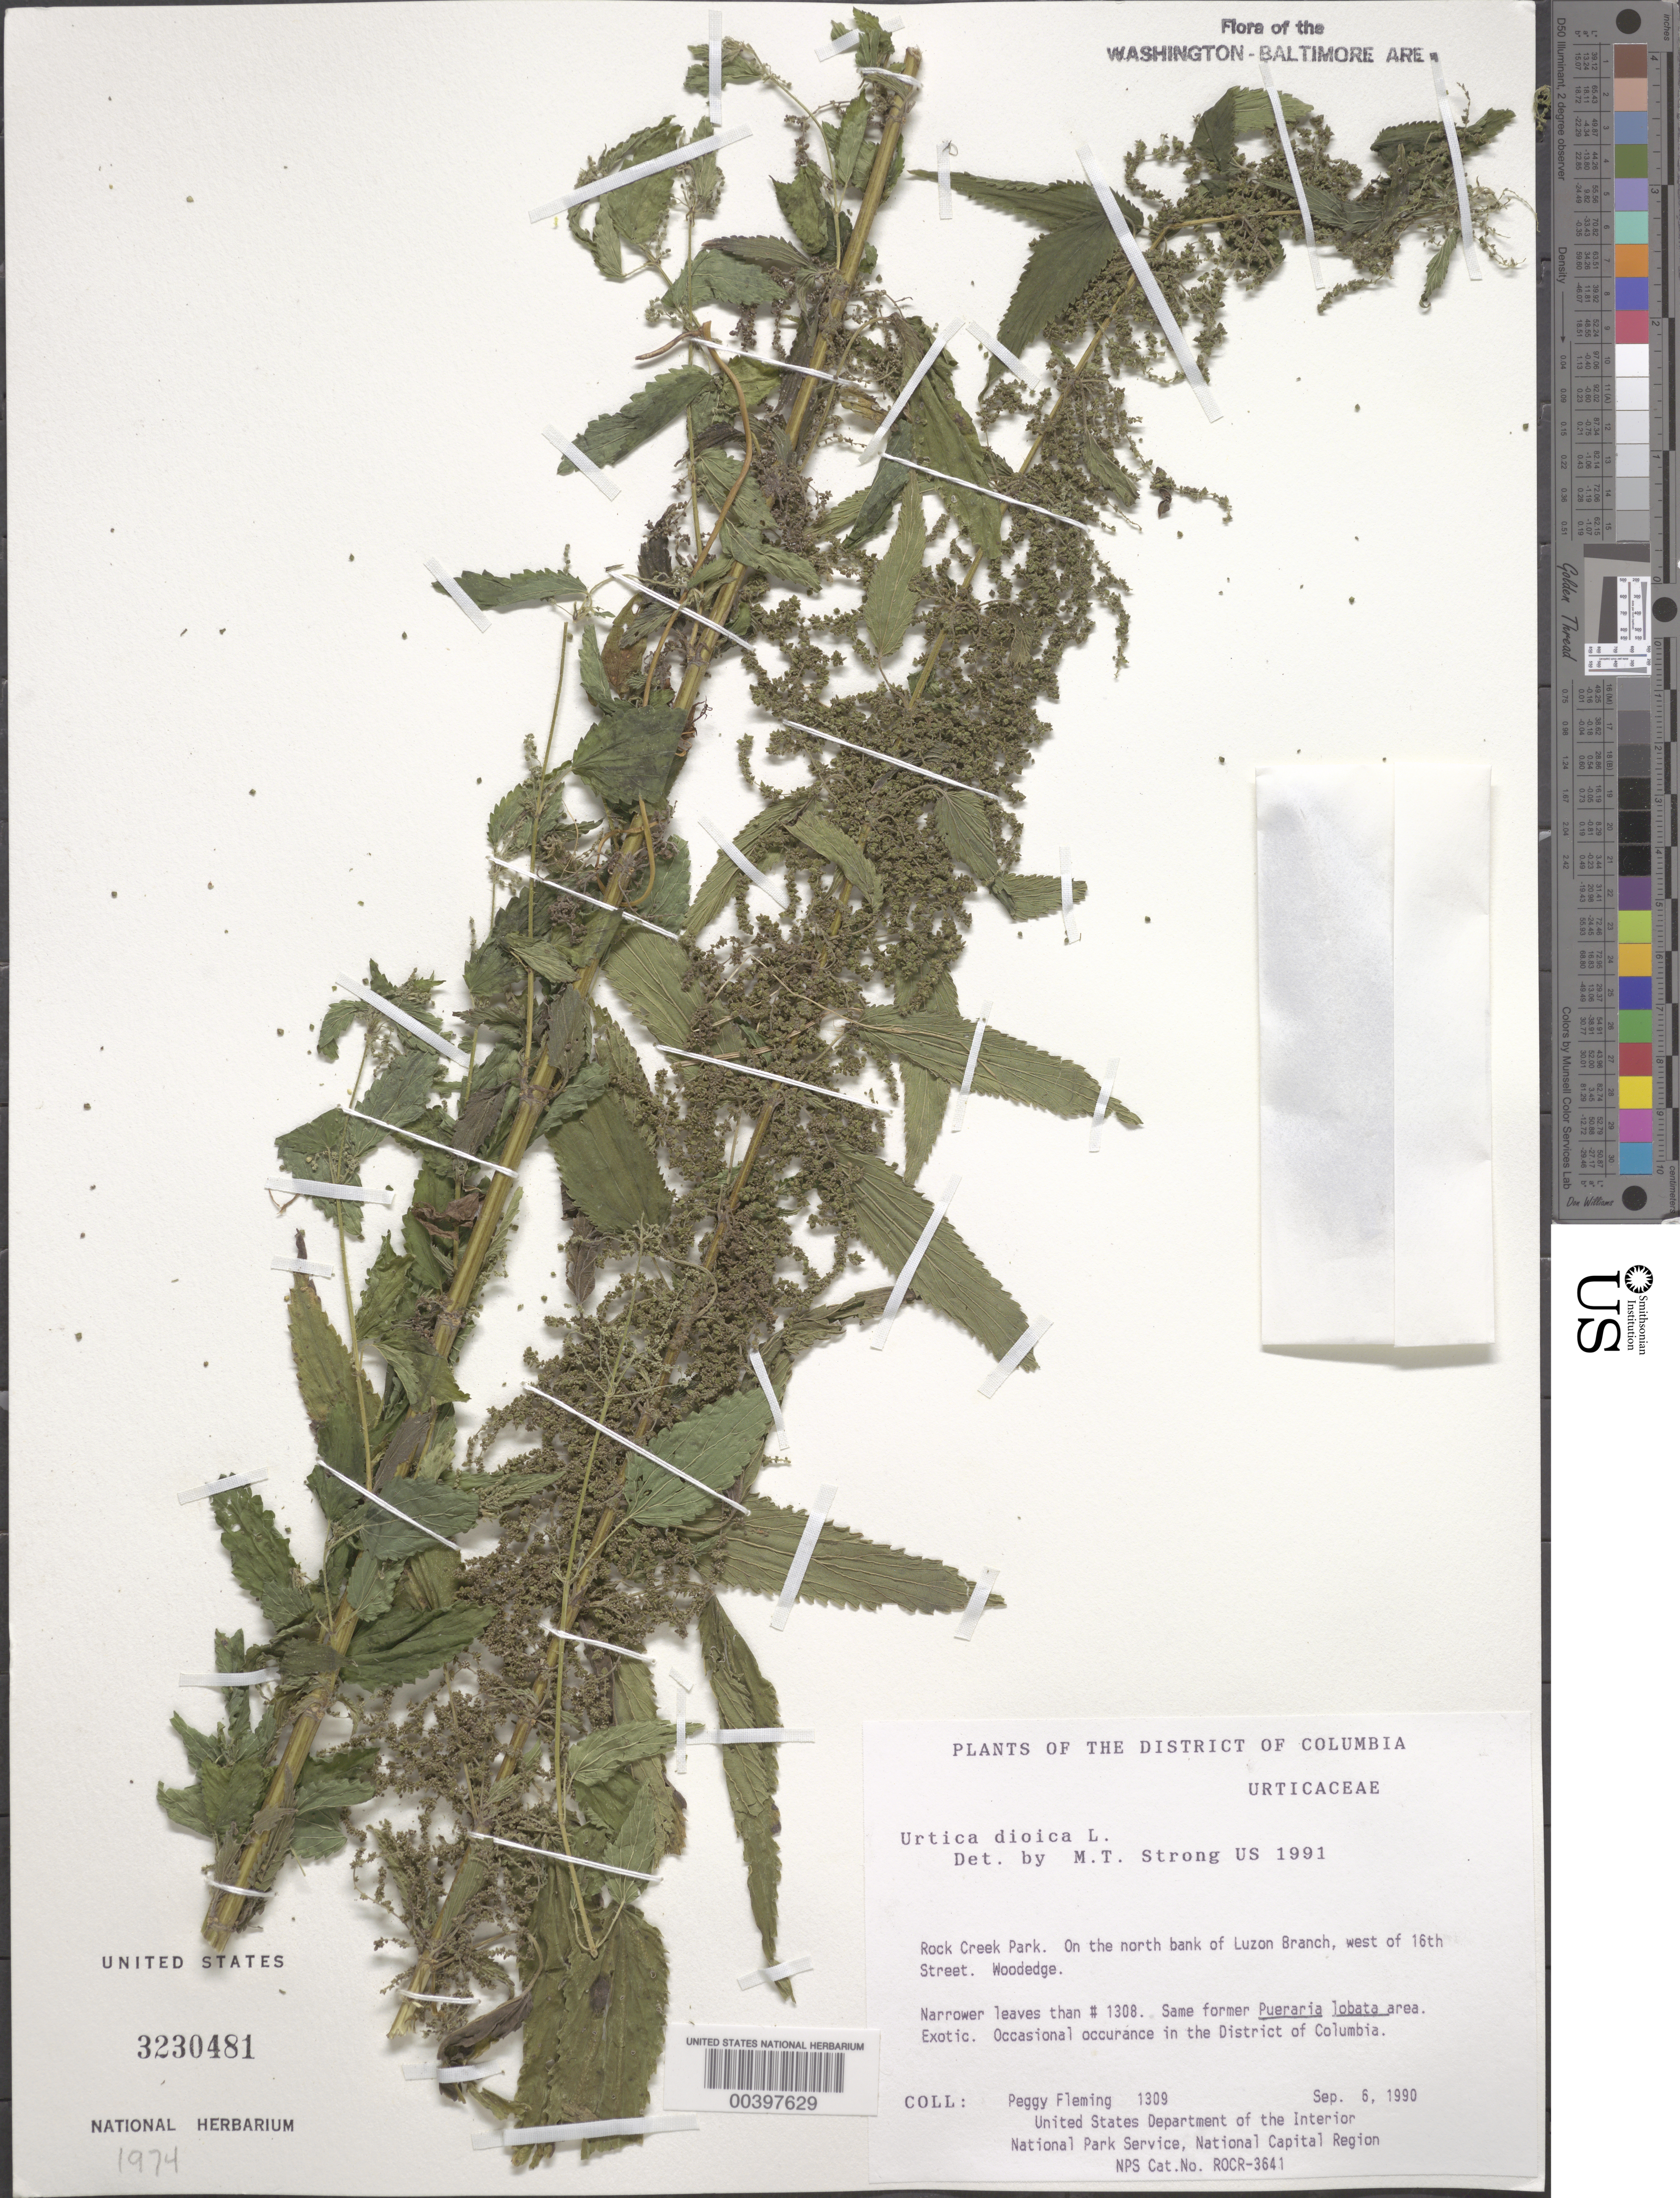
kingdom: Plantae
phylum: Tracheophyta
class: Magnoliopsida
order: Rosales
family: Urticaceae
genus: Urtica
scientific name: Urtica dioica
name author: L.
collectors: P. Fleming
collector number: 1309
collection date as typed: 06 Sep 1990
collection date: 1990-09-06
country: United States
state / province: District of Columbia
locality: Rock Creek Park, Luzon Branch, W of 16th Street Rock Creek Park and vicinity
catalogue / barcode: US 3230481